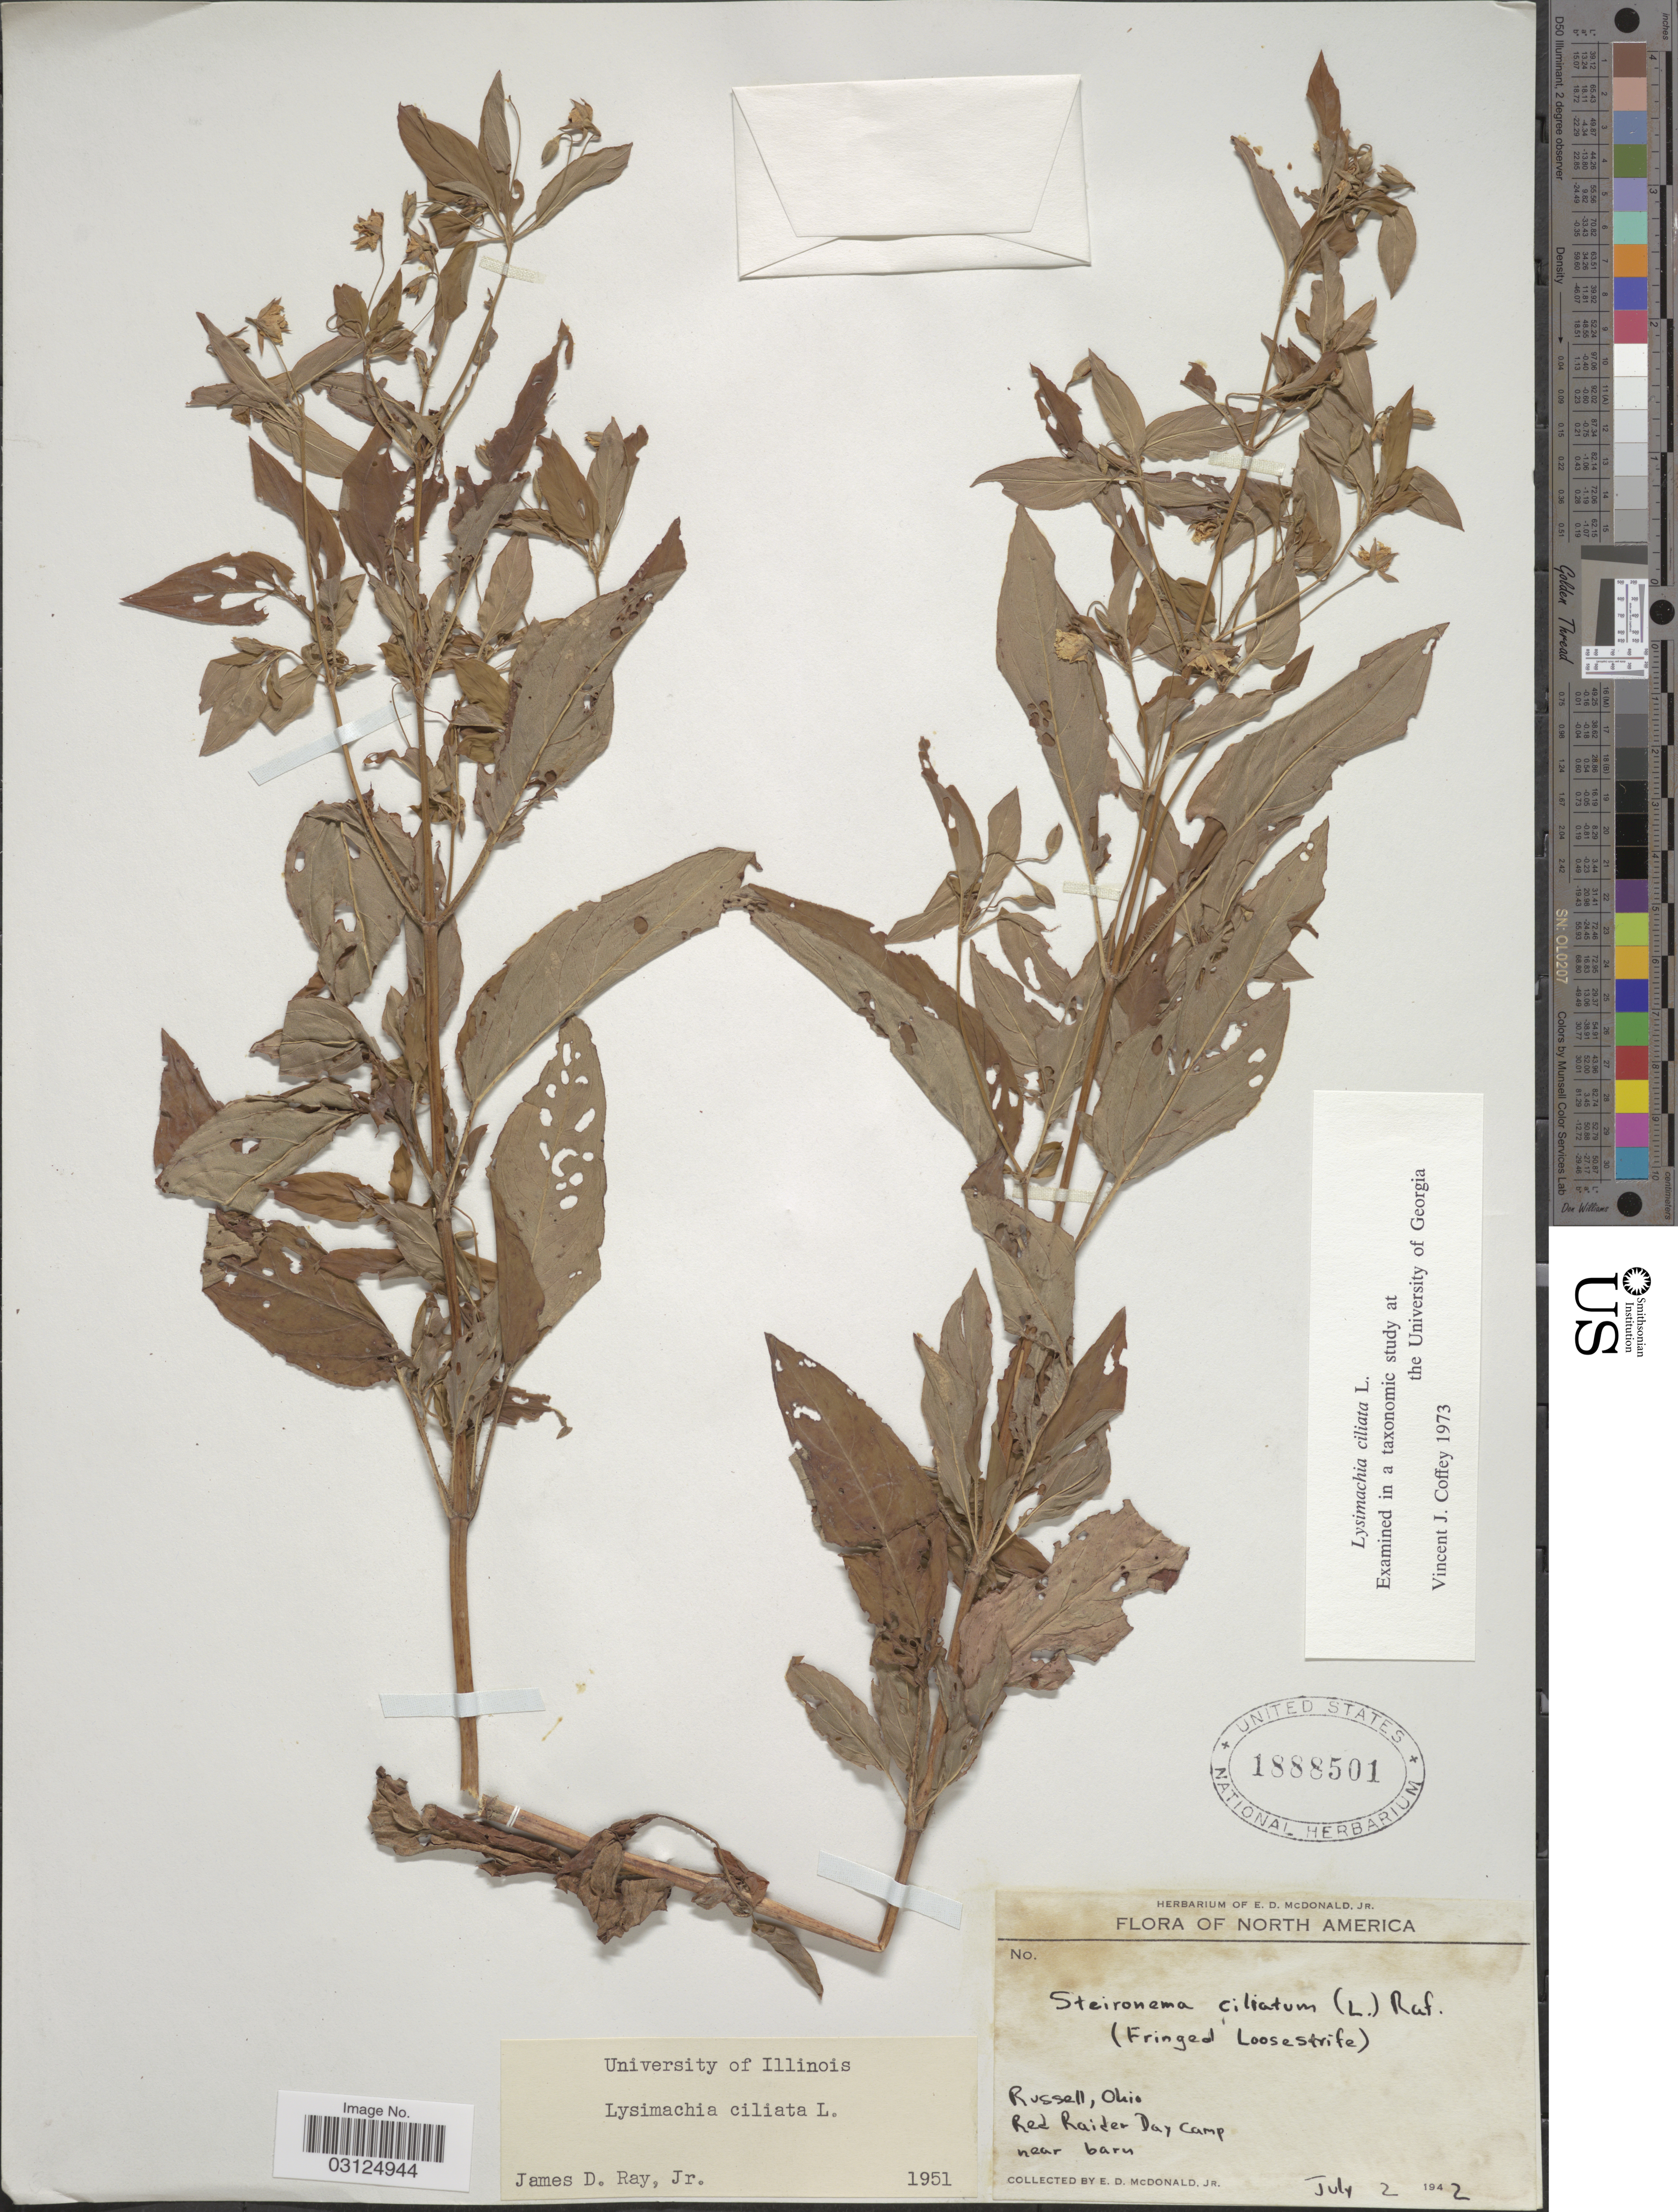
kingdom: Plantae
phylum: Tracheophyta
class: Magnoliopsida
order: Ericales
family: Primulaceae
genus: Lysimachia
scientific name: Lysimachia ciliata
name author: L.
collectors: E. D. McDonald Jr.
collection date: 1947-07-02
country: United States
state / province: Ohio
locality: Russell. Red Raider Day Camp near barn.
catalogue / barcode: US 1888501